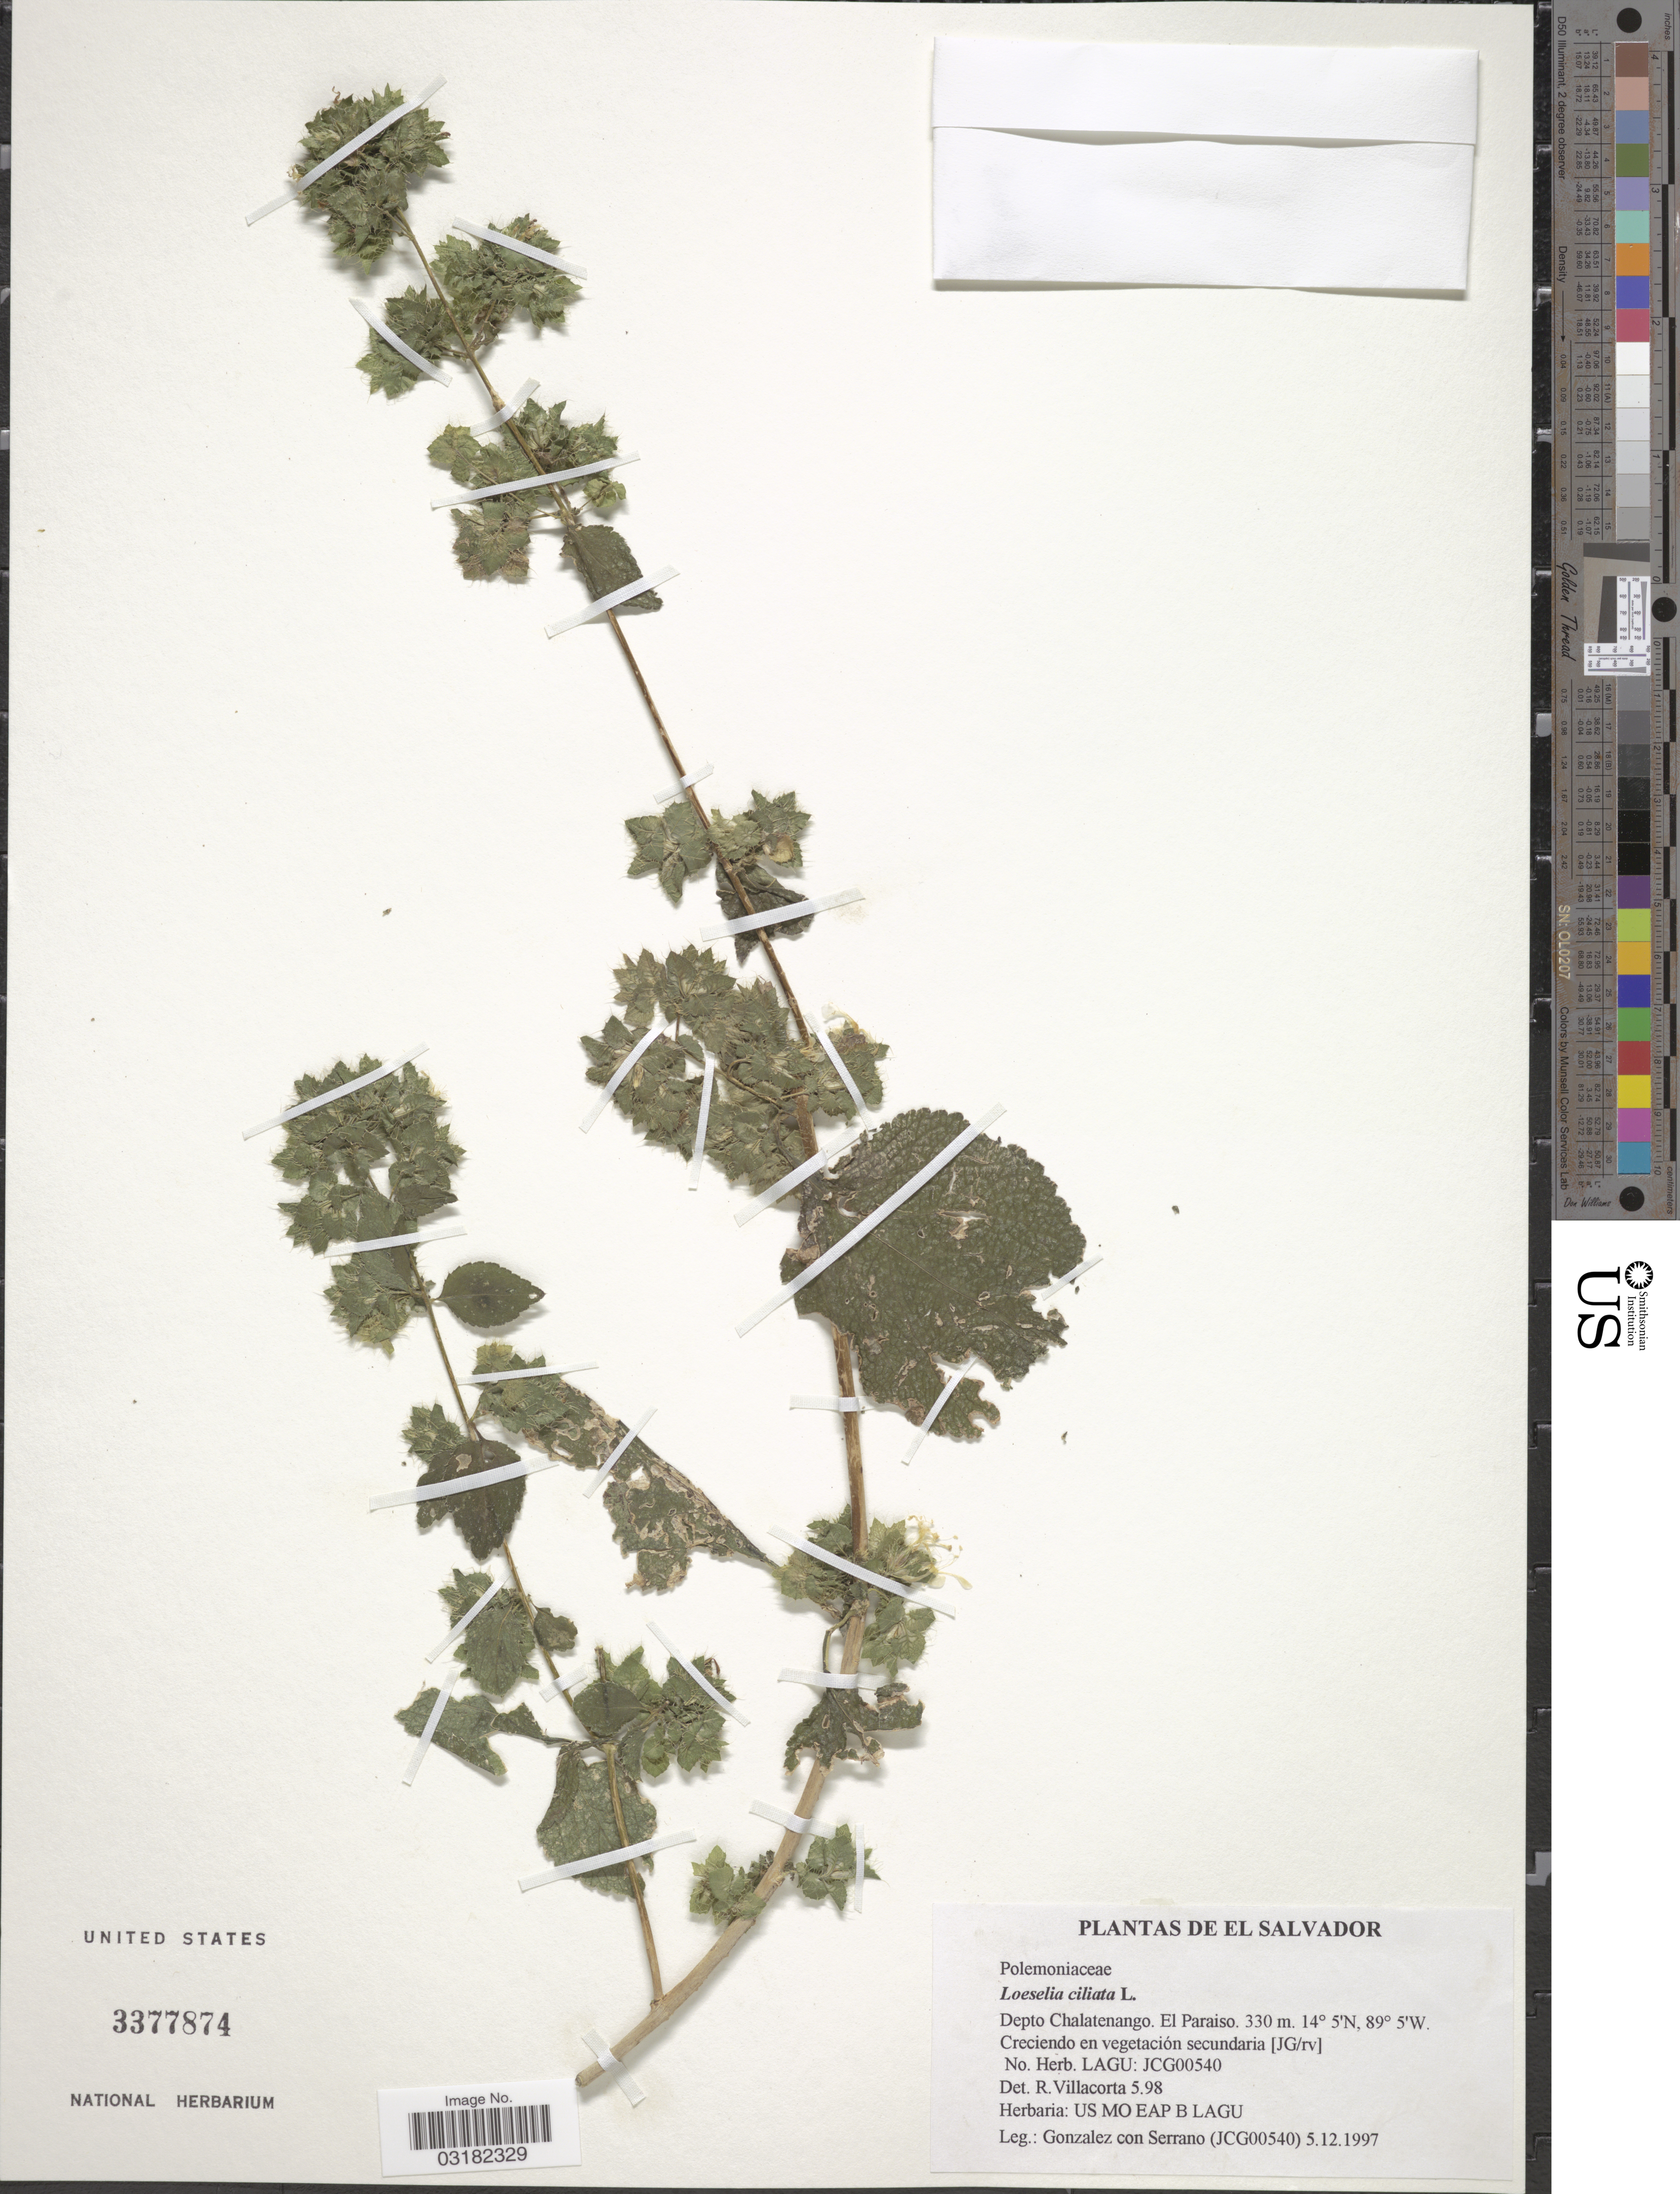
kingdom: Plantae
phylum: Tracheophyta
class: Magnoliopsida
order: Ericales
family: Polemoniaceae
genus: Loeselia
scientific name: Loeselia ciliata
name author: L.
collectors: -. Gonzalez & -. Serrano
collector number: JCG00540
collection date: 1997-12-05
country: El Salvador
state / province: Chalatenango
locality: Depto Chalatenango. El Paraiso.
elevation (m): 330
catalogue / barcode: US 3377874